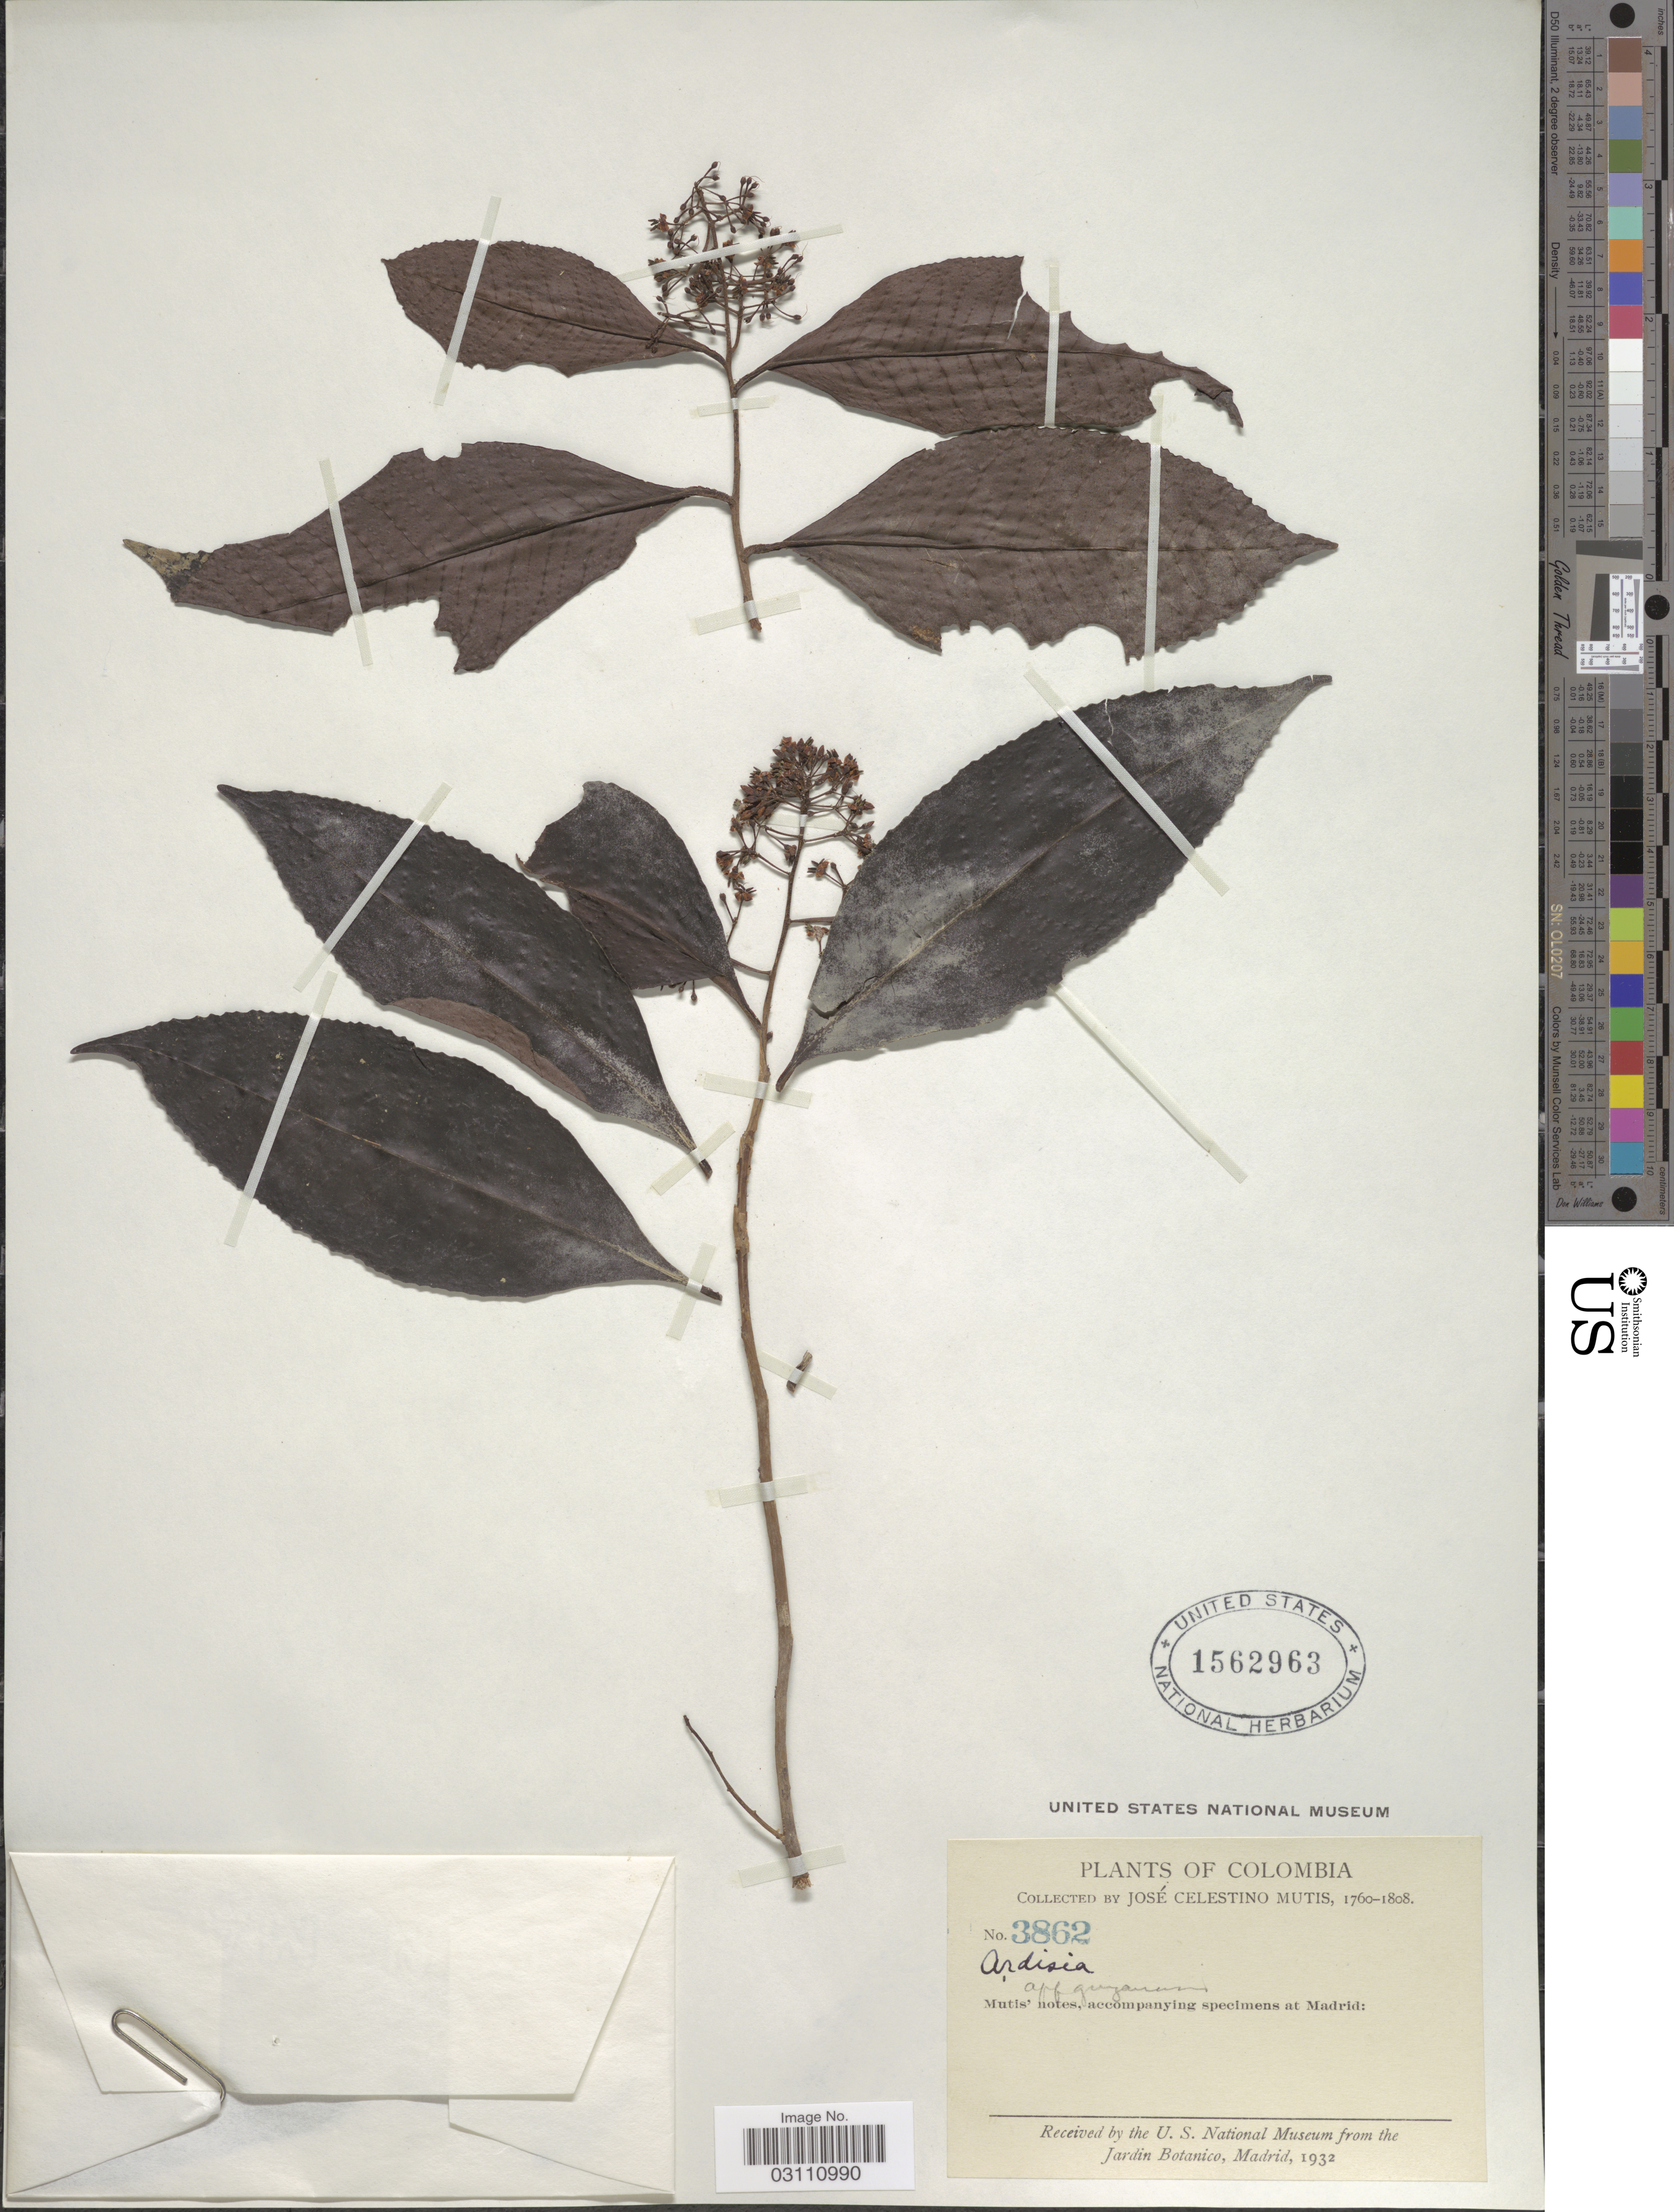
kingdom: Plantae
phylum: Tracheophyta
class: Magnoliopsida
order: Ericales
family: Primulaceae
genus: Ardisia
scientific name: Ardisia guianensis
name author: (Aubl.) Mez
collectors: J. C. B. Mutis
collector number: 3862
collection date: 1760/1808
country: Colombia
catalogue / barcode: US 1562963